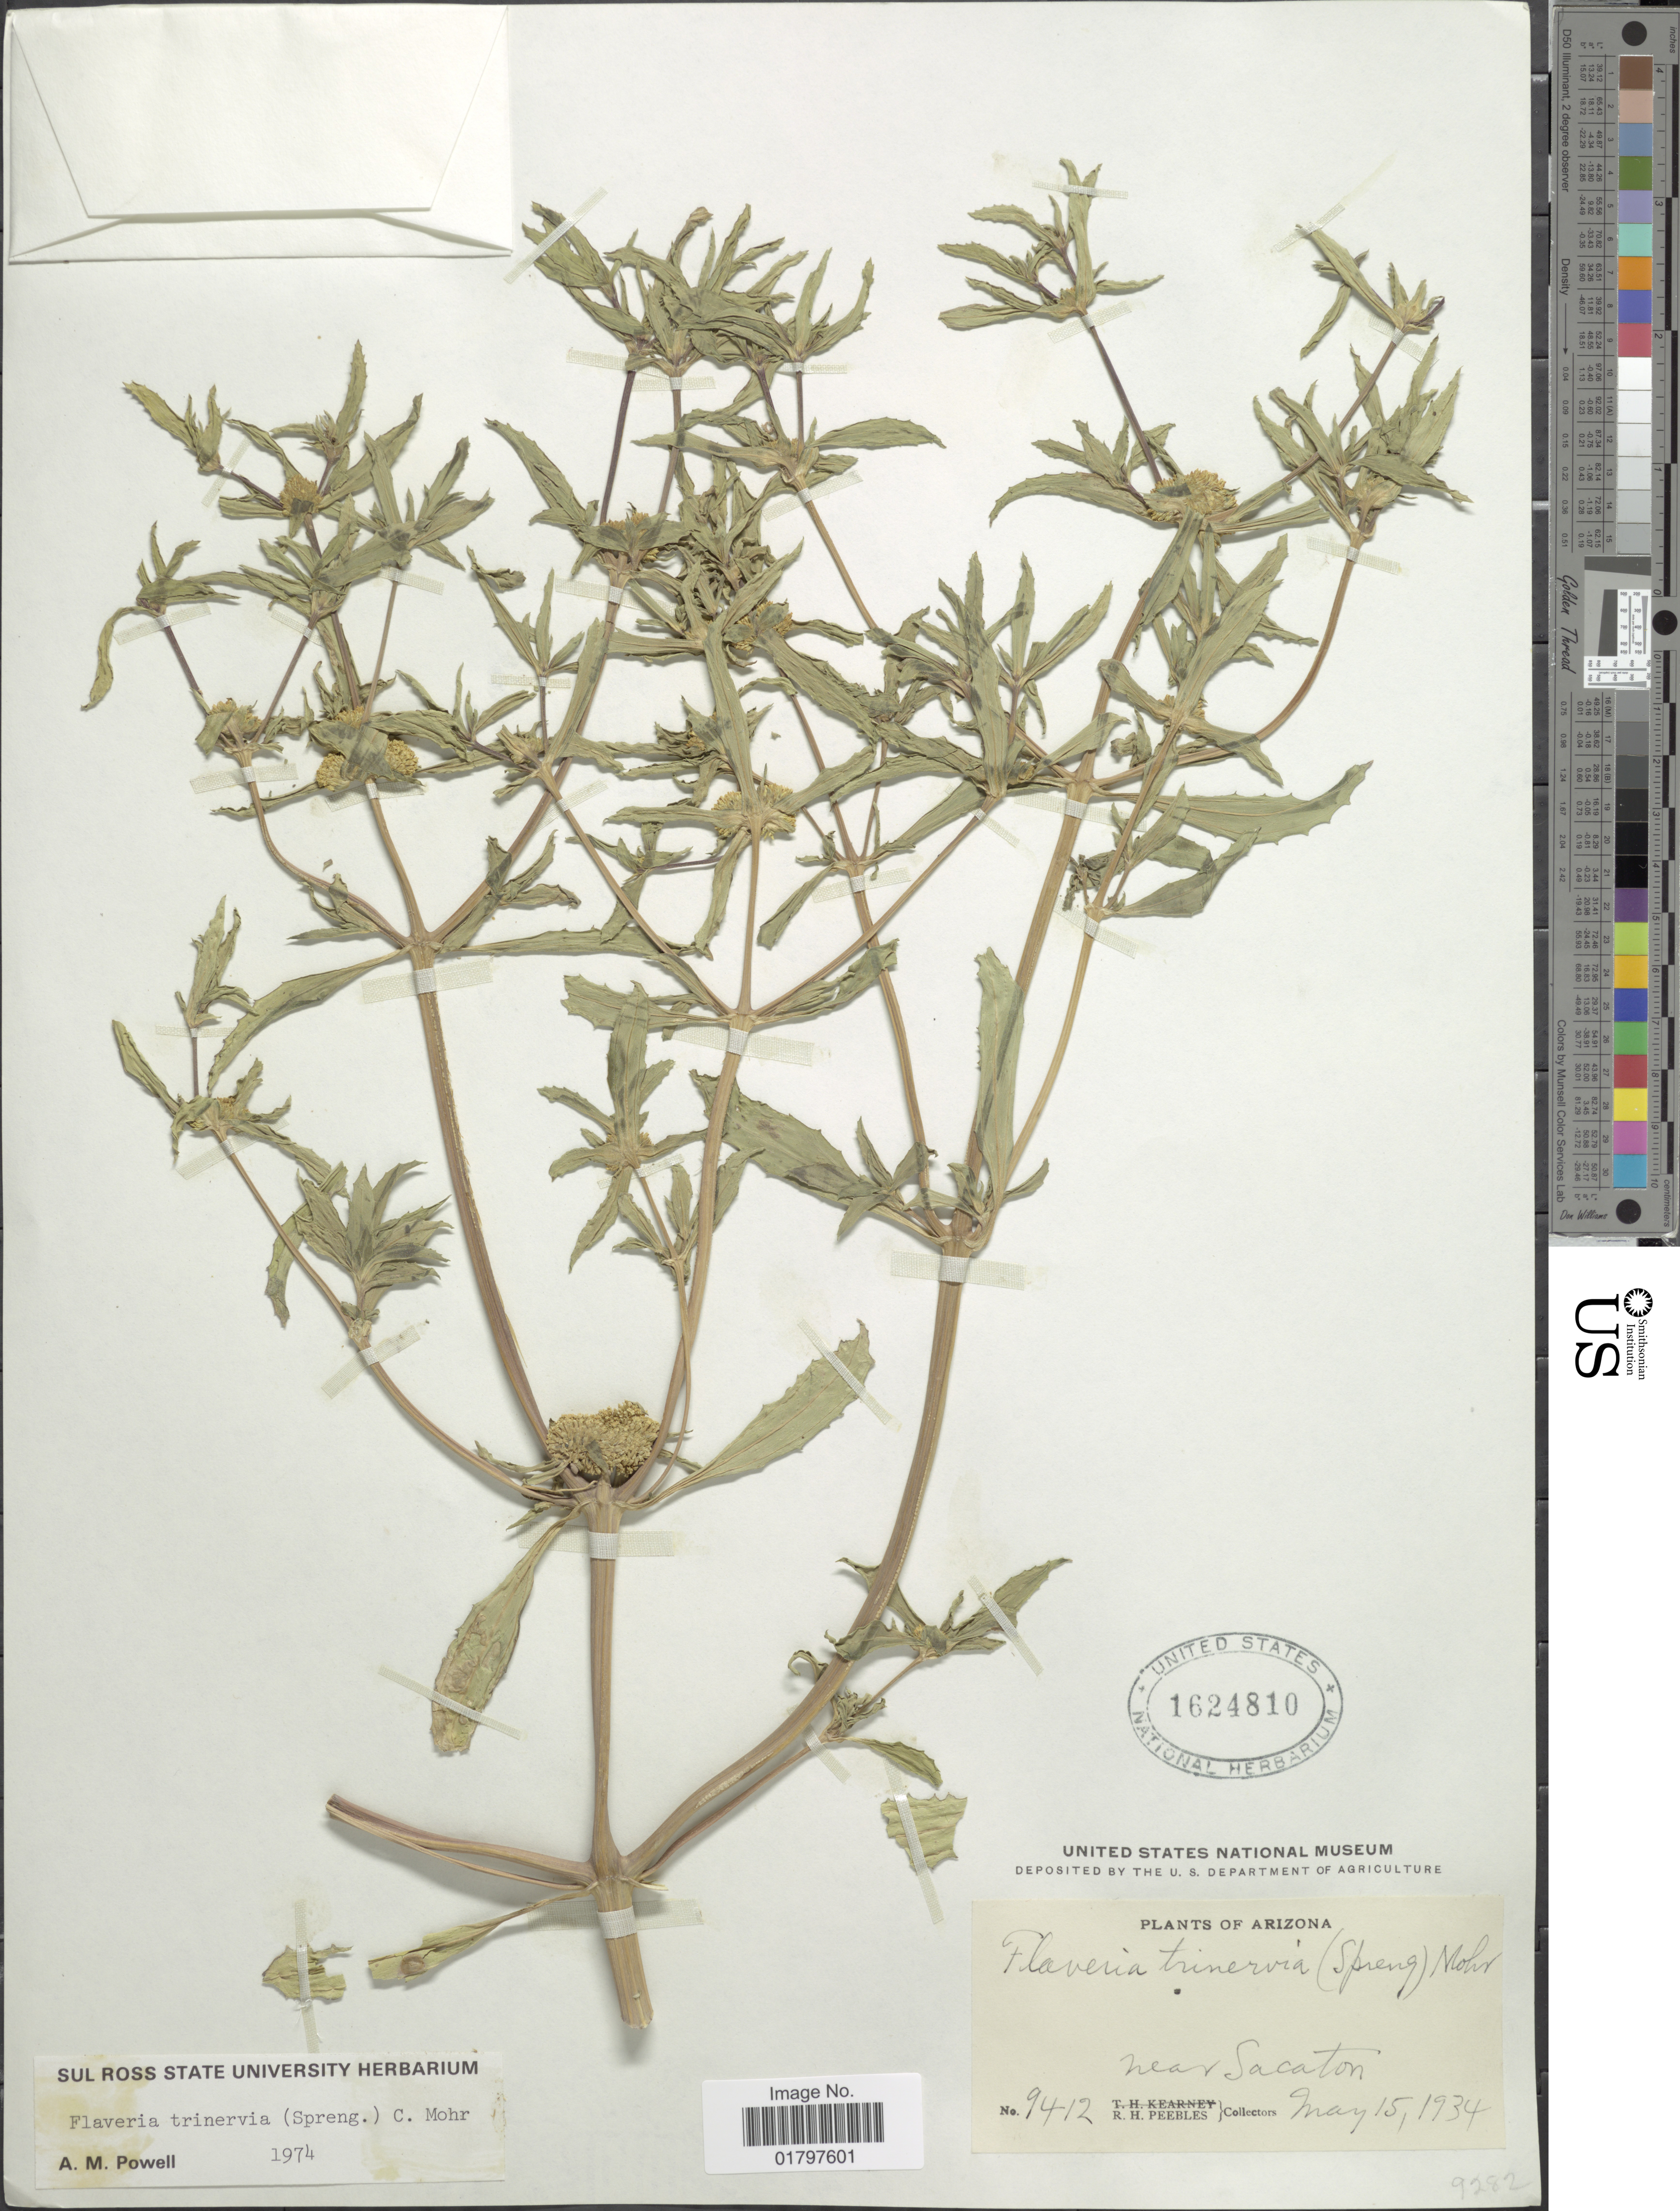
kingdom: Plantae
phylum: Tracheophyta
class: Magnoliopsida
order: Asterales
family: Asteraceae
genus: Flaveria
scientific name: Flaveria trinervia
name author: (Spreng.) C. Mohr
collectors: R. H. Peebles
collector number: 9412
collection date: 1934-05-15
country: United States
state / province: Arizona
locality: Near Sacaton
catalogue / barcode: US 1624810